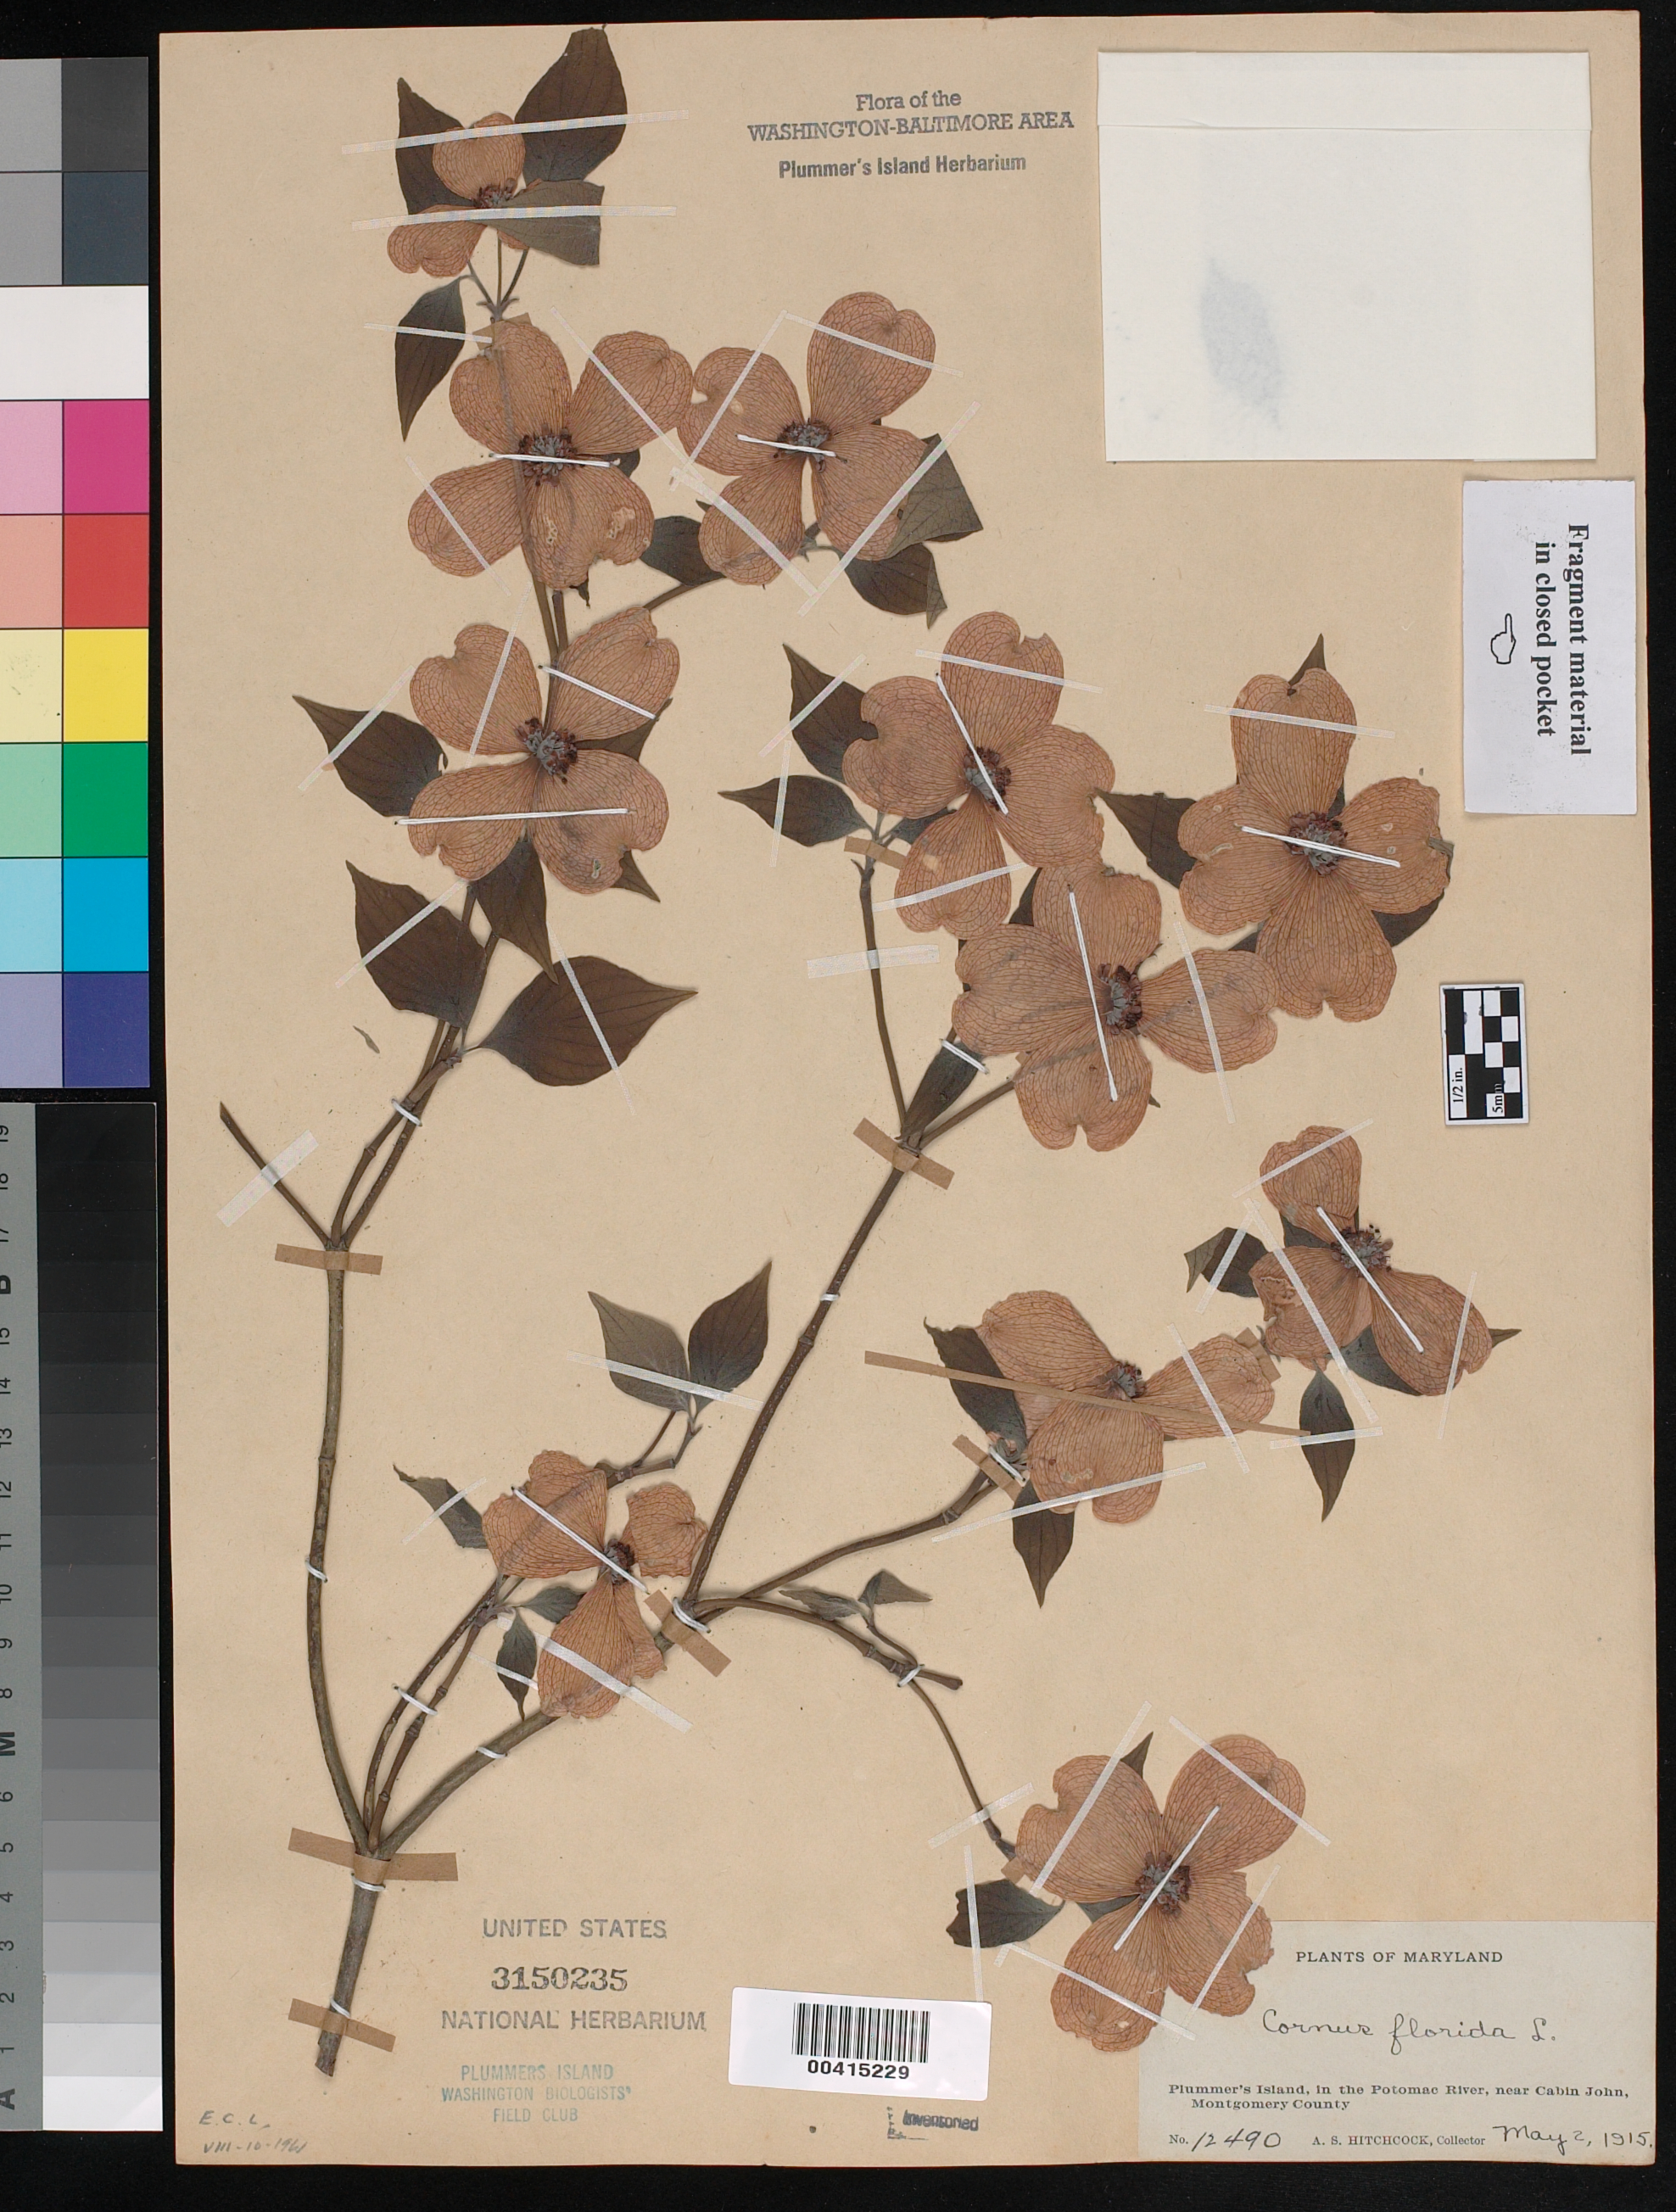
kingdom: Plantae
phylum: Tracheophyta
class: Magnoliopsida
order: Cornales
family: Cornaceae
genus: Cornus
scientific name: Cornus florida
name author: L.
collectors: A. S. Hitchcock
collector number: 12490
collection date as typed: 02 May 1915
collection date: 1915-05-02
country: United States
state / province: Maryland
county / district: Montgomery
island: Plummers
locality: Plummer's Island C. & O. Canal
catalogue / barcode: US 3150235